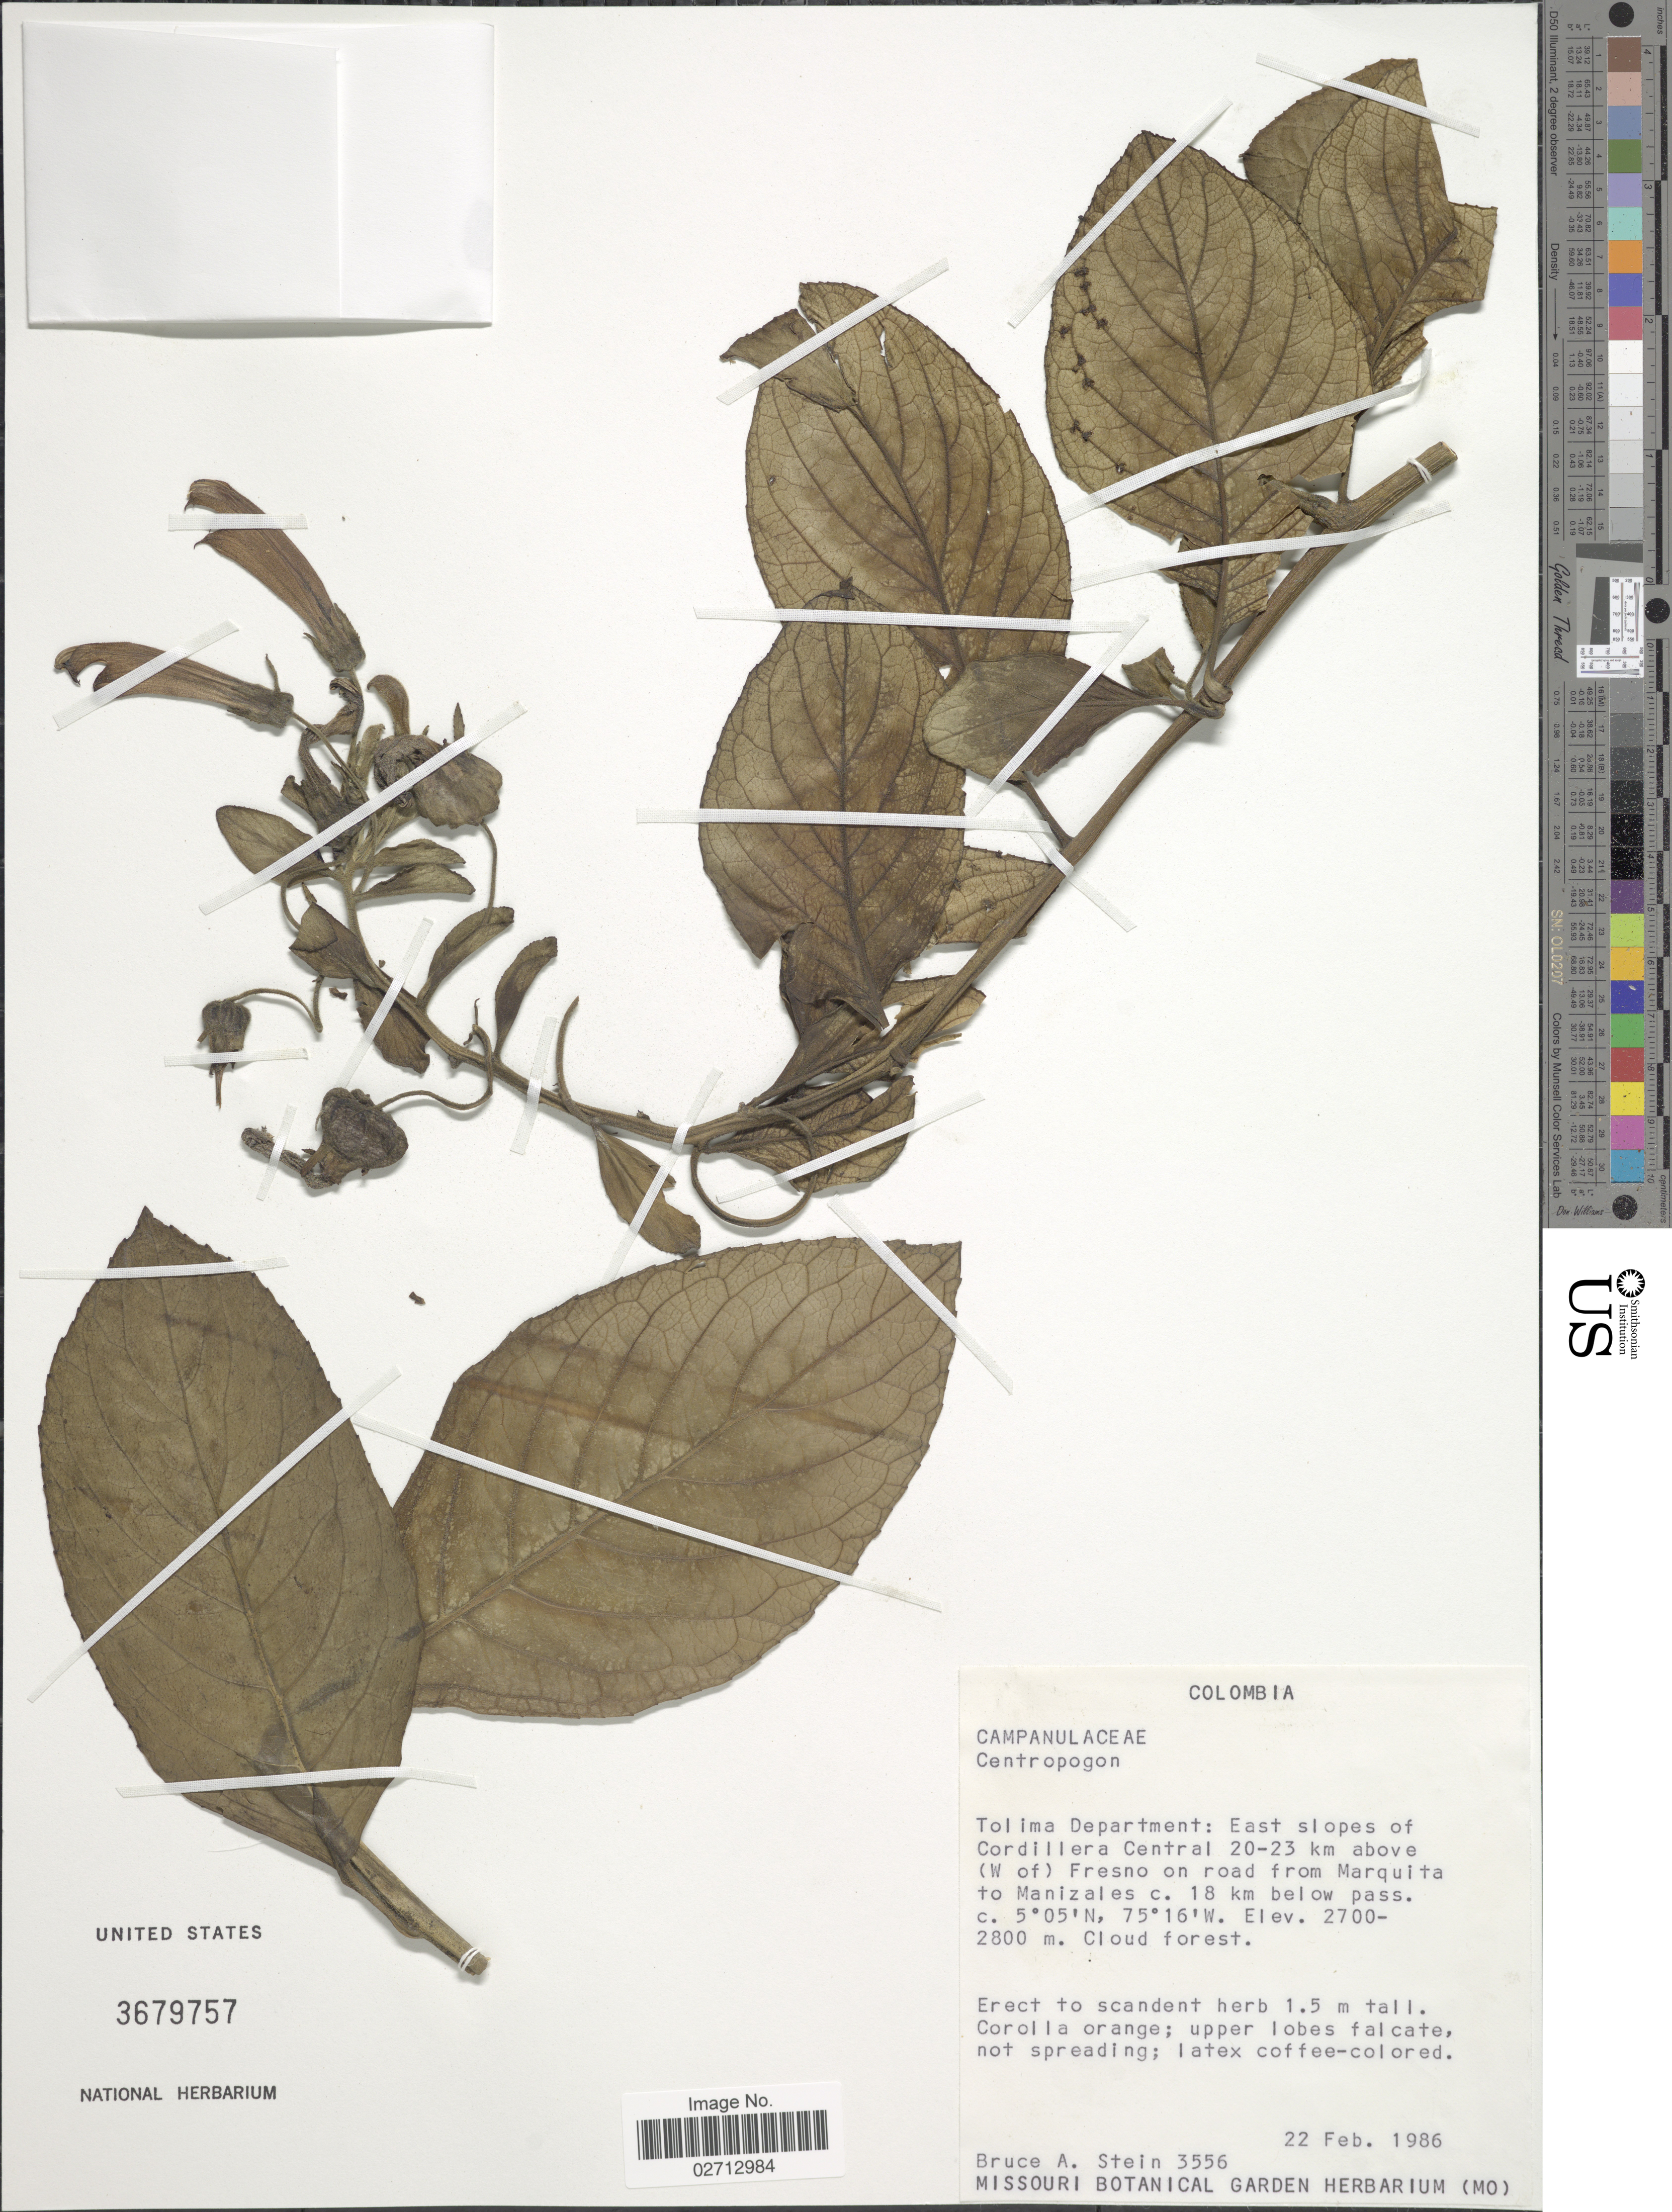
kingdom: Plantae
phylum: Tracheophyta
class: Magnoliopsida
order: Asterales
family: Campanulaceae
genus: Centropogon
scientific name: Centropogon sp.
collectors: B. A. Stein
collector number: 3556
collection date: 1986-02-20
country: Colombia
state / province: Tolima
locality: East slopes of Cordillera Central 20-23 km above (W of) Fresno on road from Marquita to Manizales c. 18 km below pass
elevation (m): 2700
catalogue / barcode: US 3679757